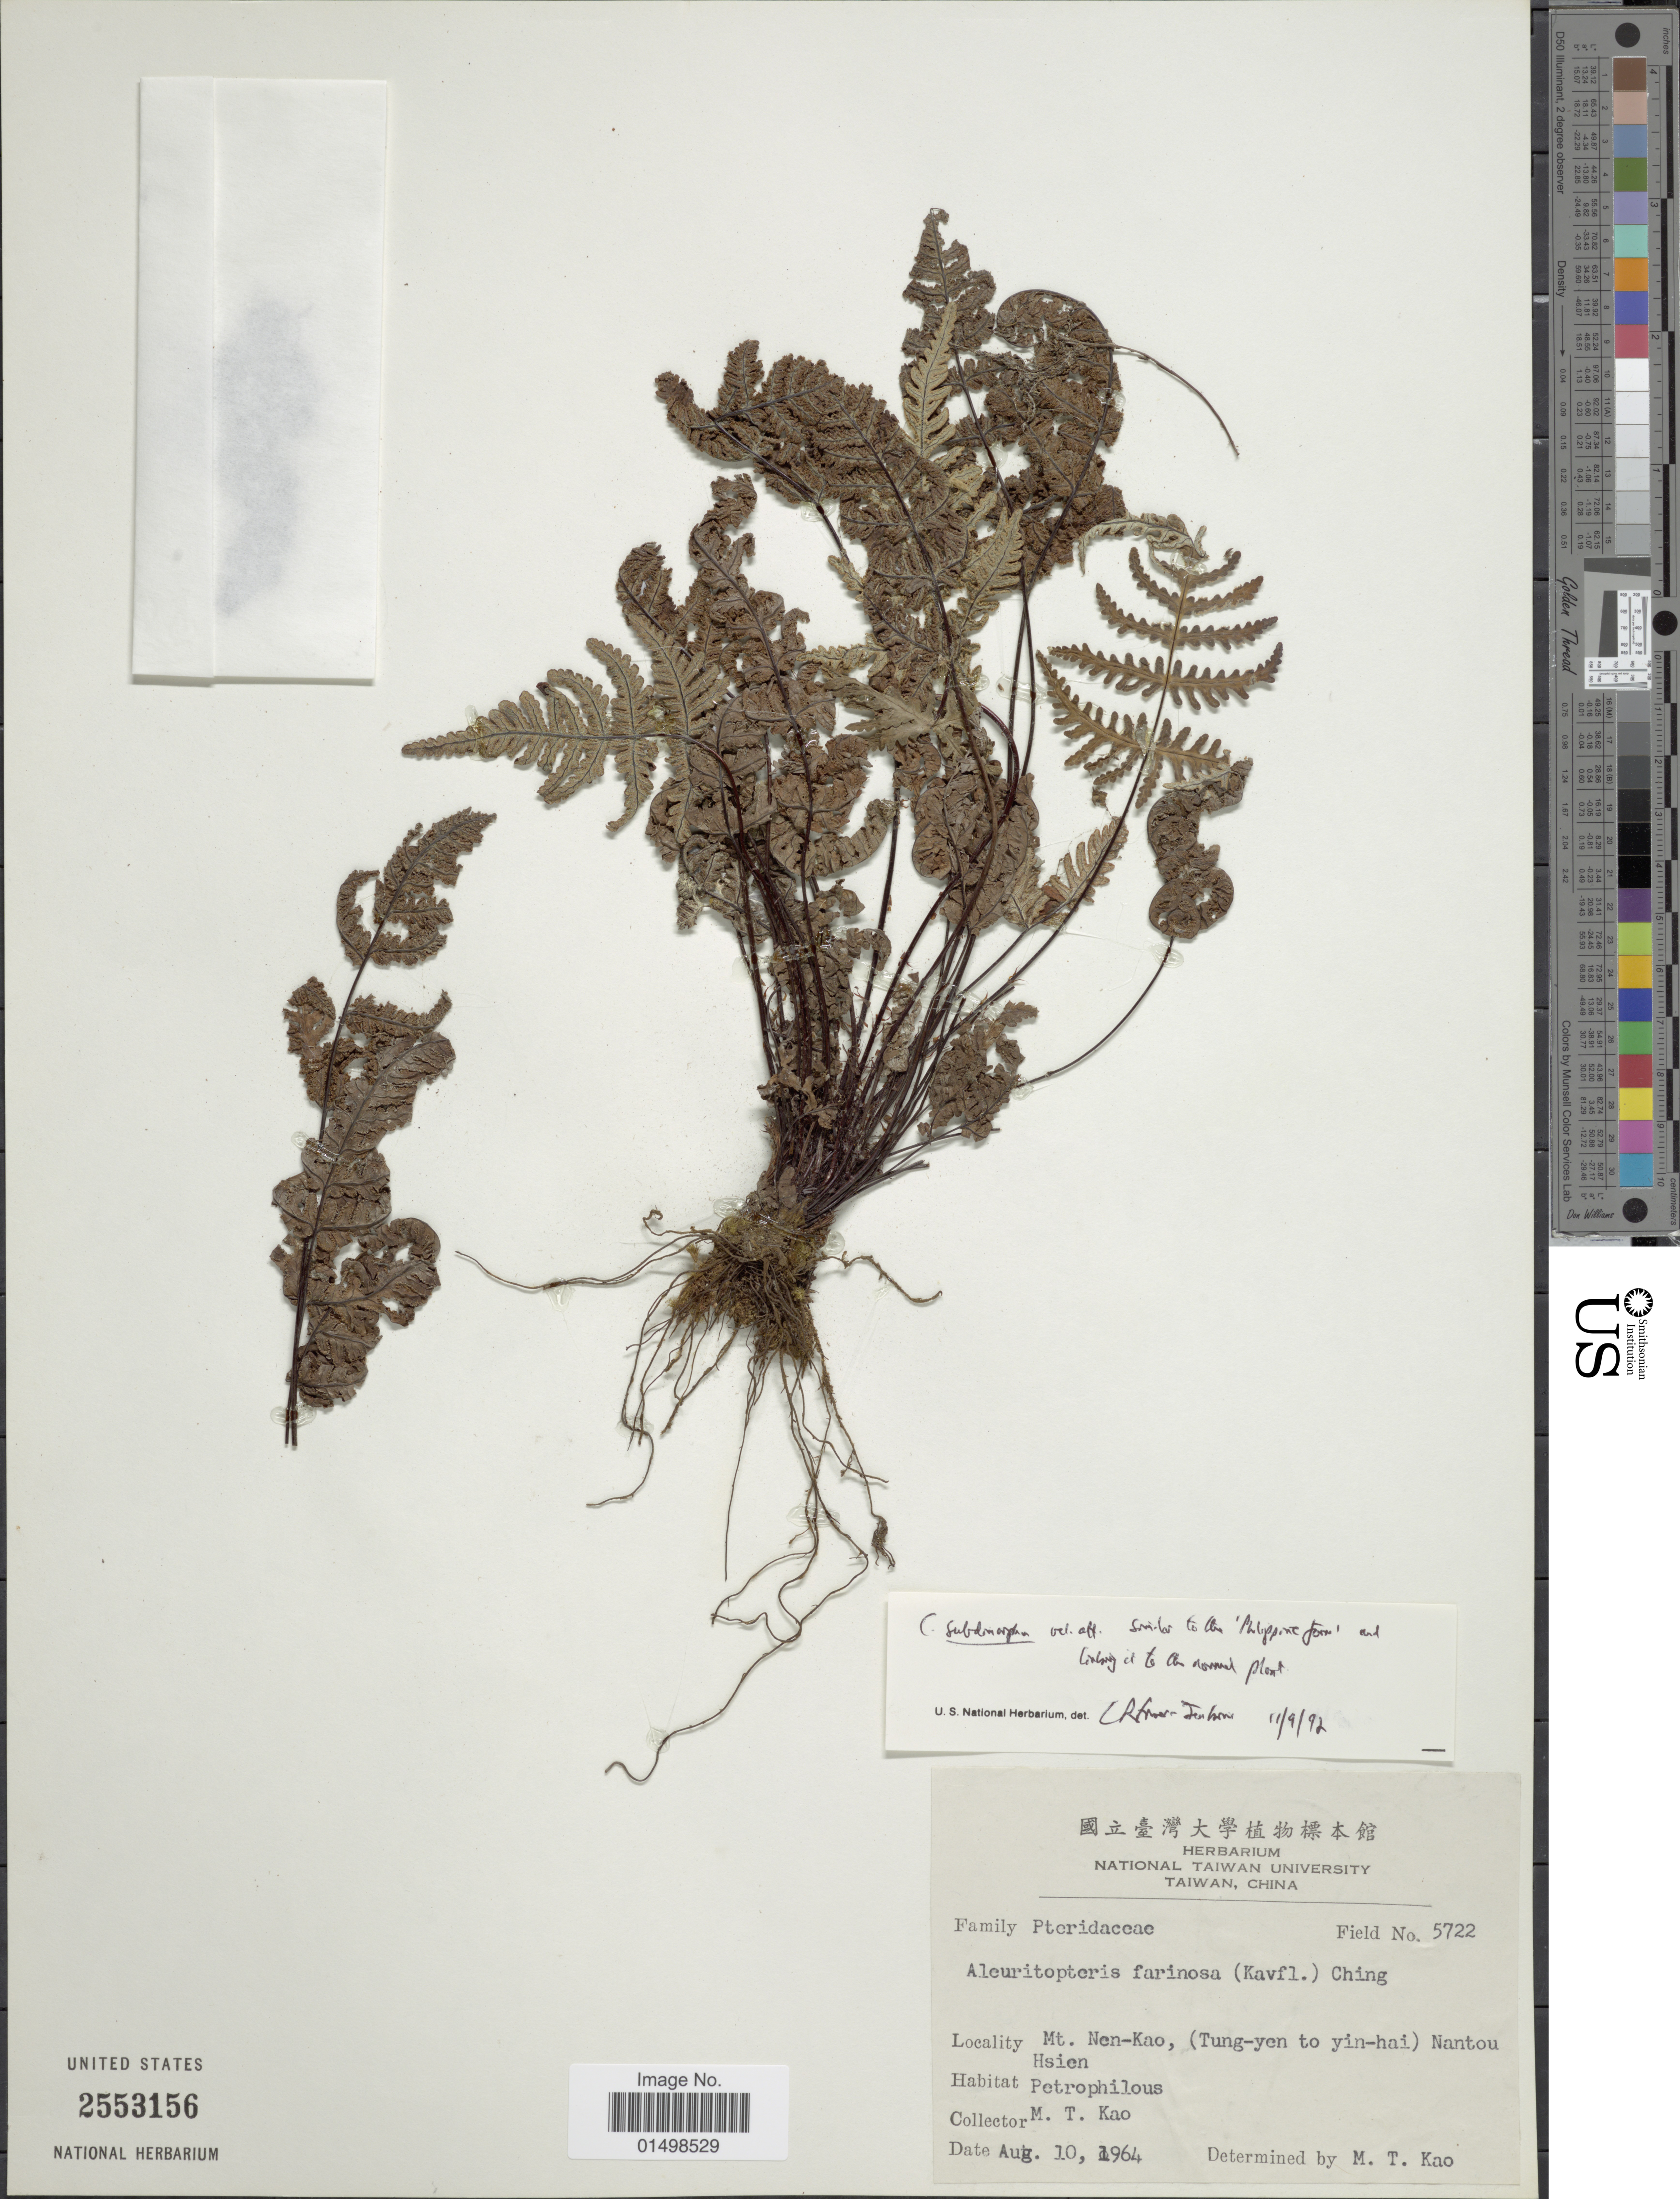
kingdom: Plantae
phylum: Tracheophyta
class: Polypodiopsida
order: Polypodiales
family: Pteridaceae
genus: Aleuritopteris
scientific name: Aleuritopteris farinosa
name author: (Forssk.) Fée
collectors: M. T. Kao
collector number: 5722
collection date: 1964-08-10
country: Taiwan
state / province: Nantou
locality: Mt. Nen-Kao, (Tung-yen to yin-hai) Nantou Hsien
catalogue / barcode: US 2553156